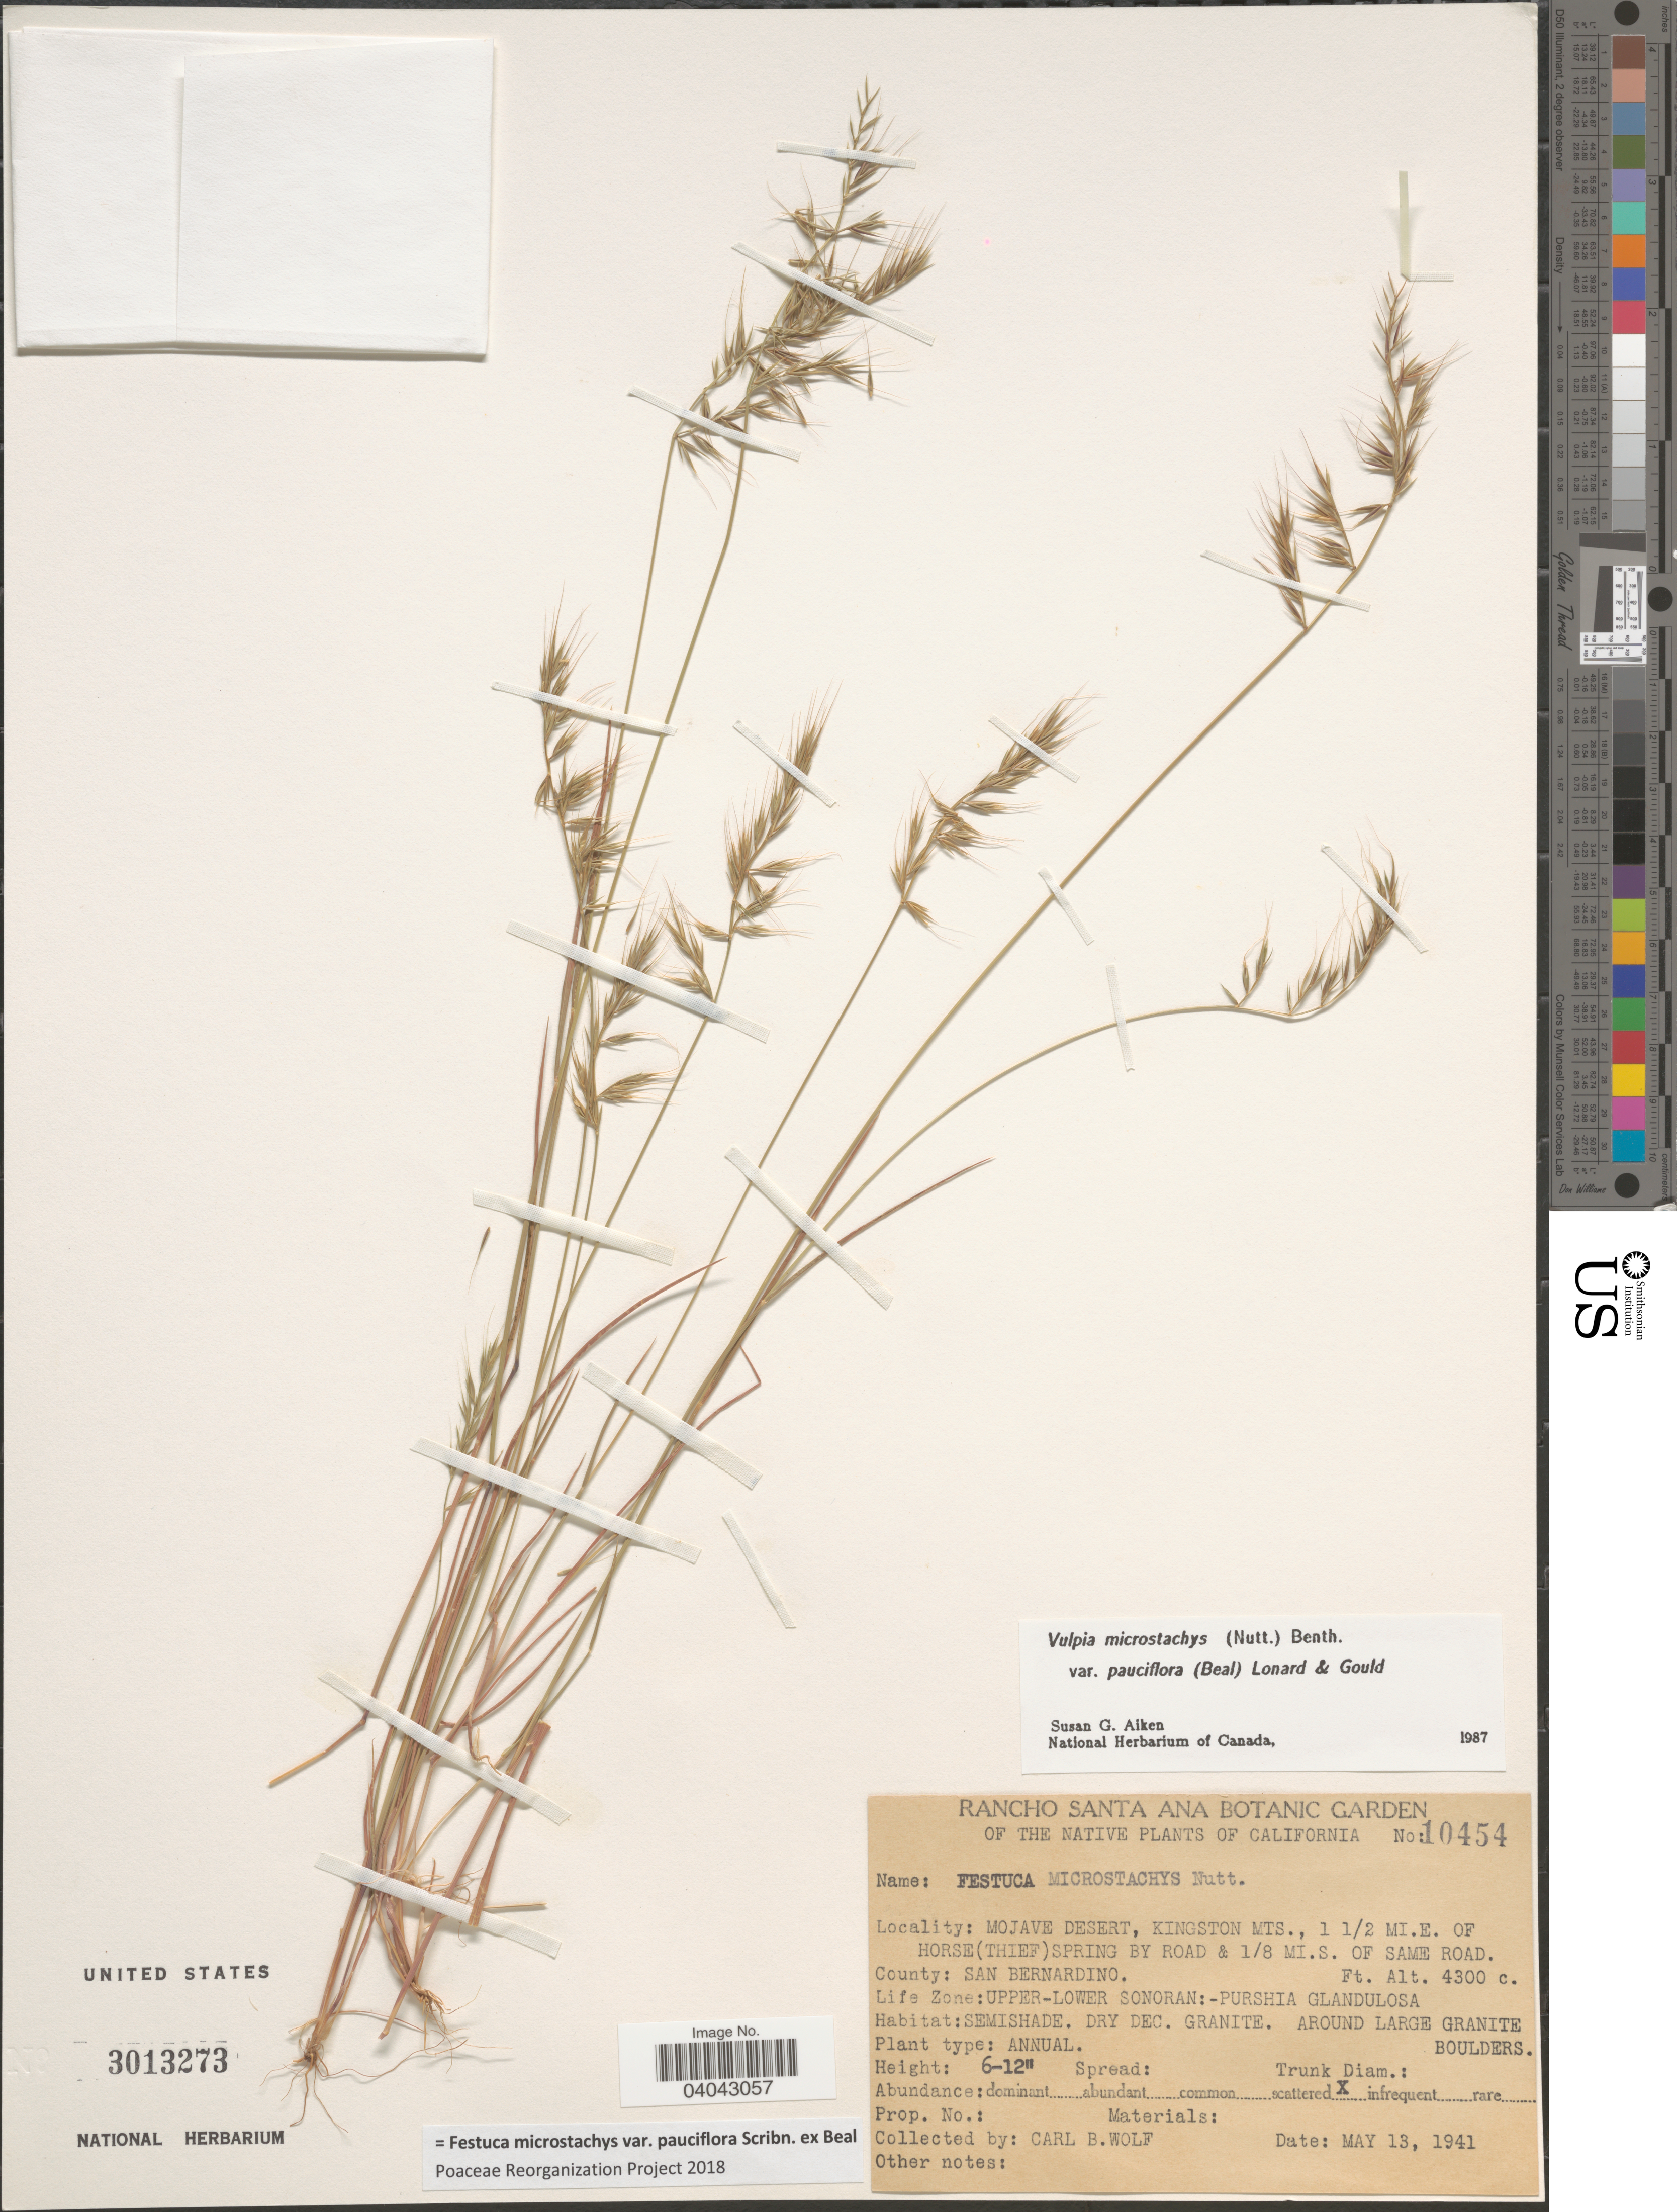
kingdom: Plantae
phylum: Tracheophyta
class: Liliopsida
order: Poales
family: Poaceae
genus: Festuca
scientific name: Festuca microstachys var. pauciflora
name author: Scribn. ex W.J. Beal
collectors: C. B. Wolf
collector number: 10454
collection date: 1941-05-13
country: United States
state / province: California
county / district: San Bernardino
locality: Mojave Desert, Kingston Mts., 1 1/2 mi. E. of Horse (Thief) Spring by road & 1/8 mi. S. of same road. County: San Bernardino. Life Zone: Upper-Lower Sonoran.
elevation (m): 1311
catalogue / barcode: US 3013273